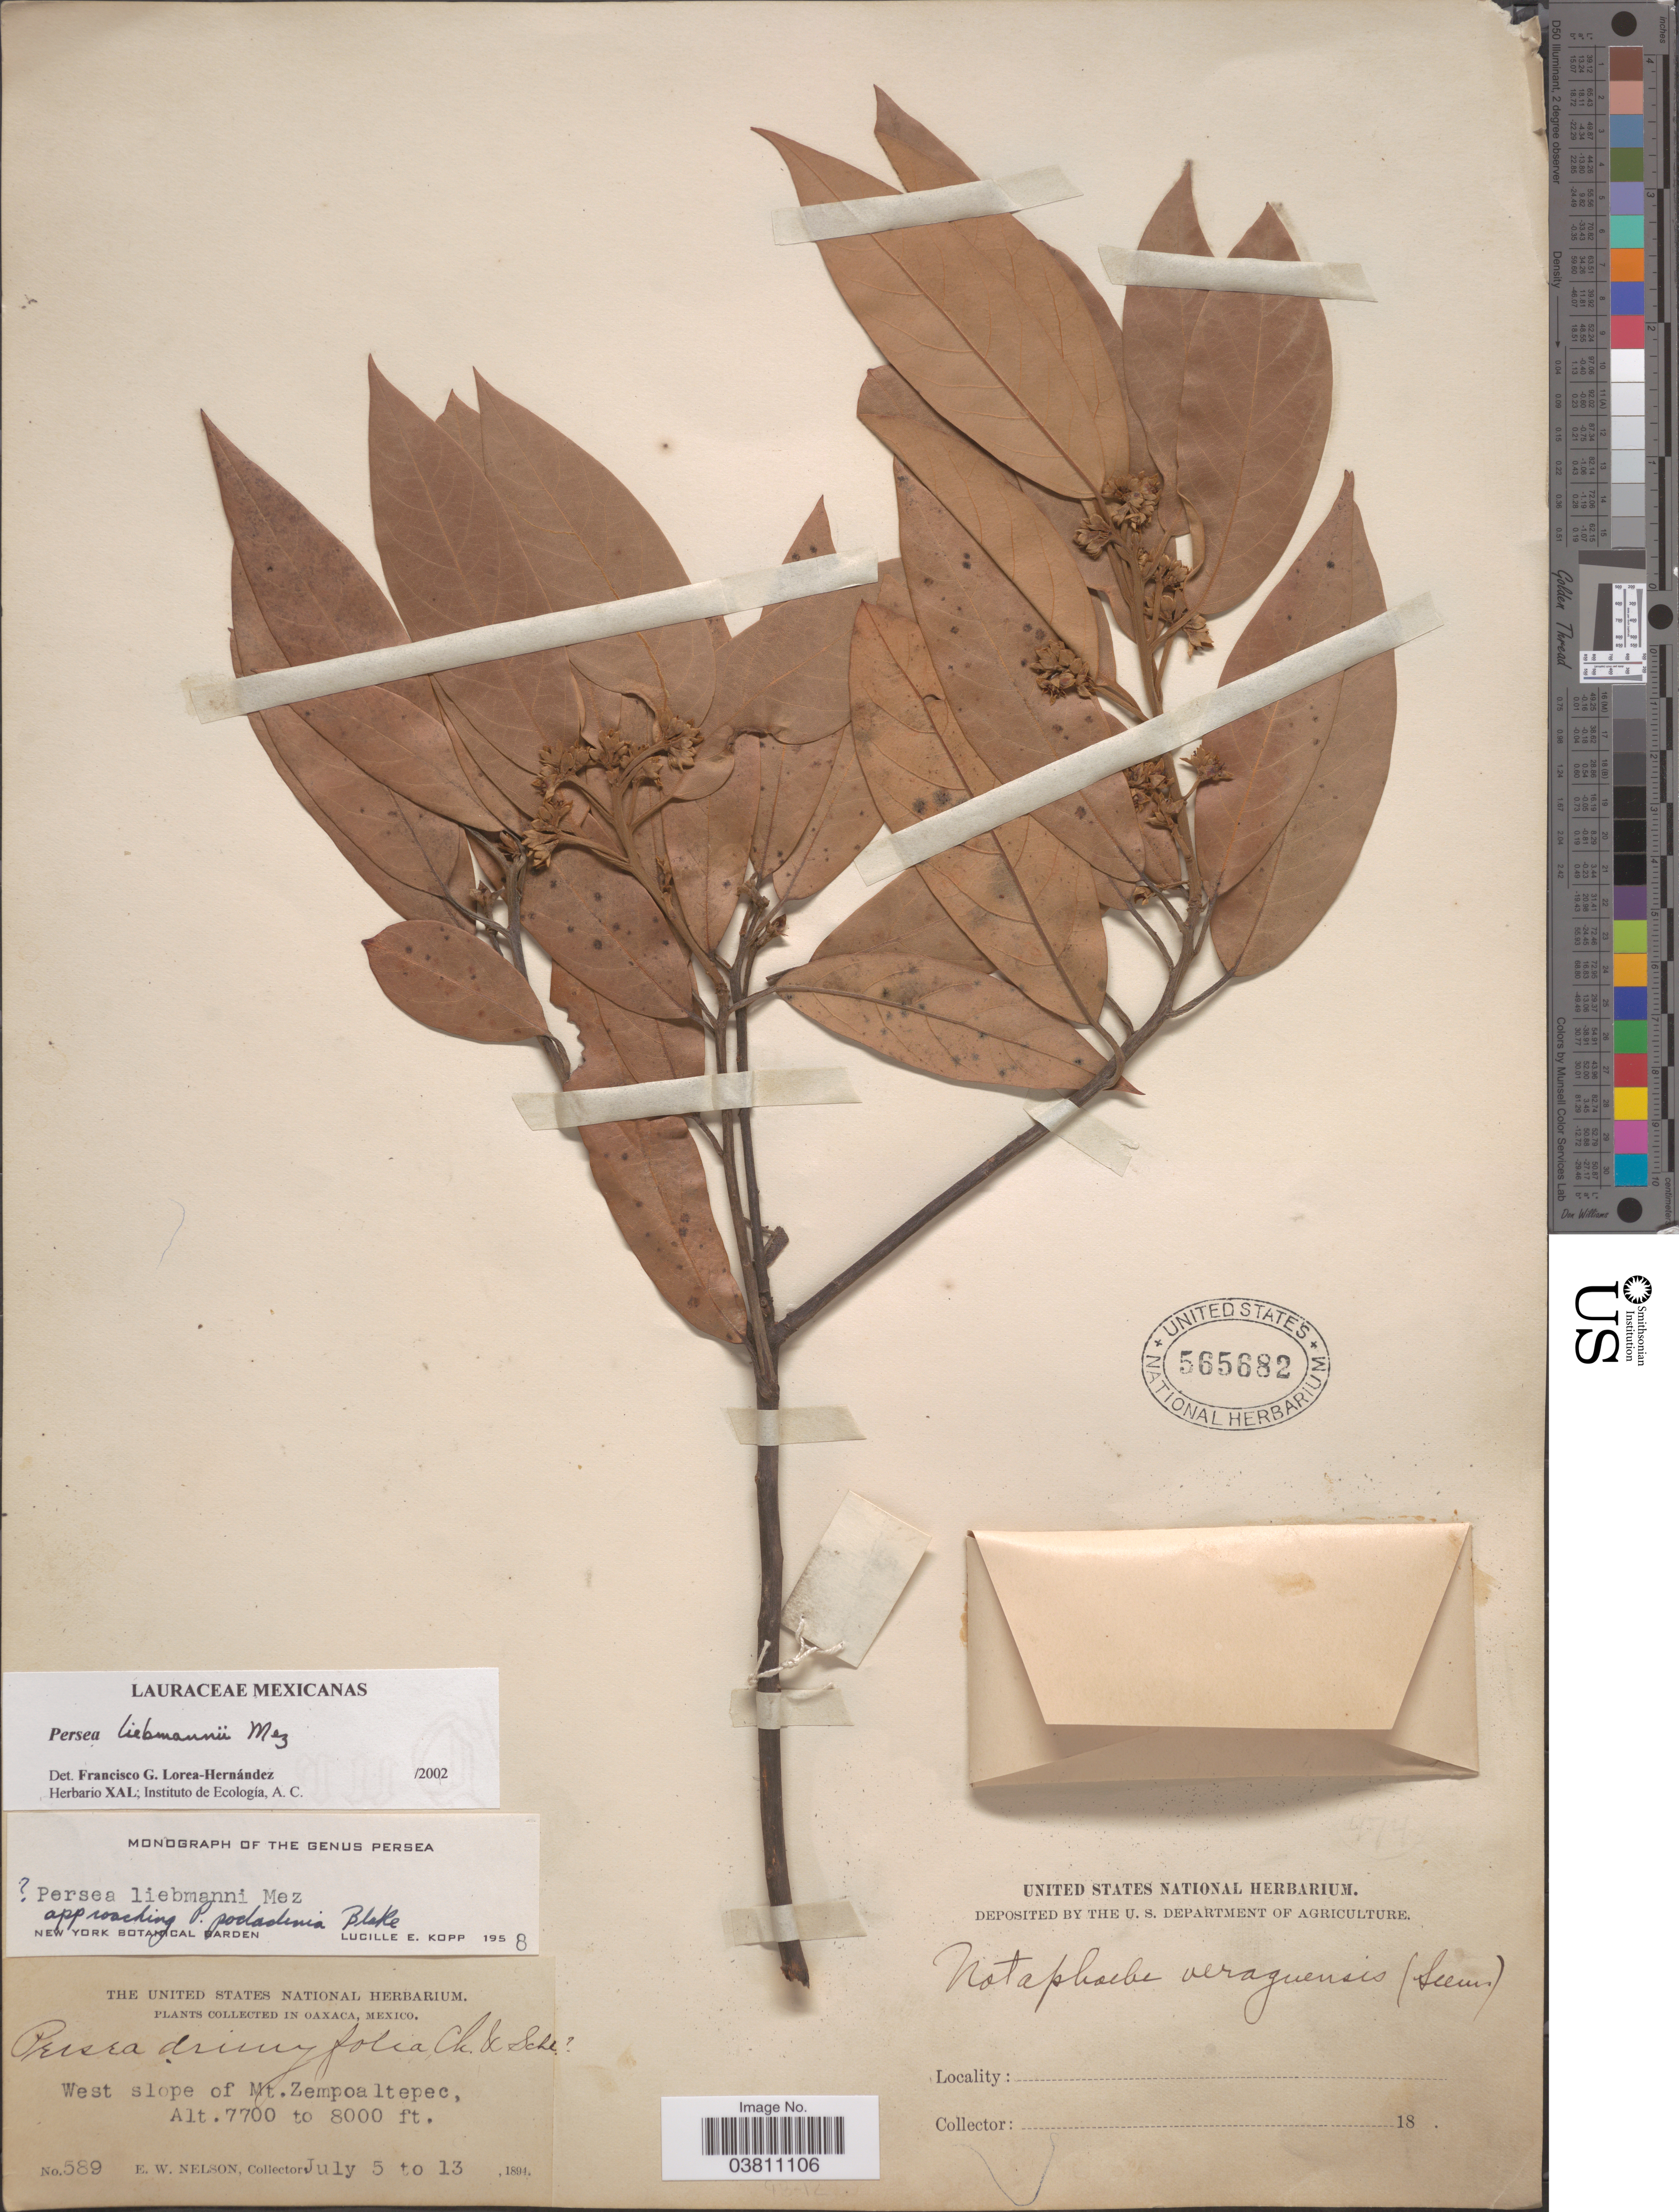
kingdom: Plantae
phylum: Tracheophyta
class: Magnoliopsida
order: Laurales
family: Lauraceae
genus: Persea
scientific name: Persea liebmannii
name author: Mez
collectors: E. W. Nelson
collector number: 589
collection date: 1894-07-05/1894-07-13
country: Mexico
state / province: Oaxaca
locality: West slope of Mt. Zempoaltepec.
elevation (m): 2347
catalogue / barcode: US 565682